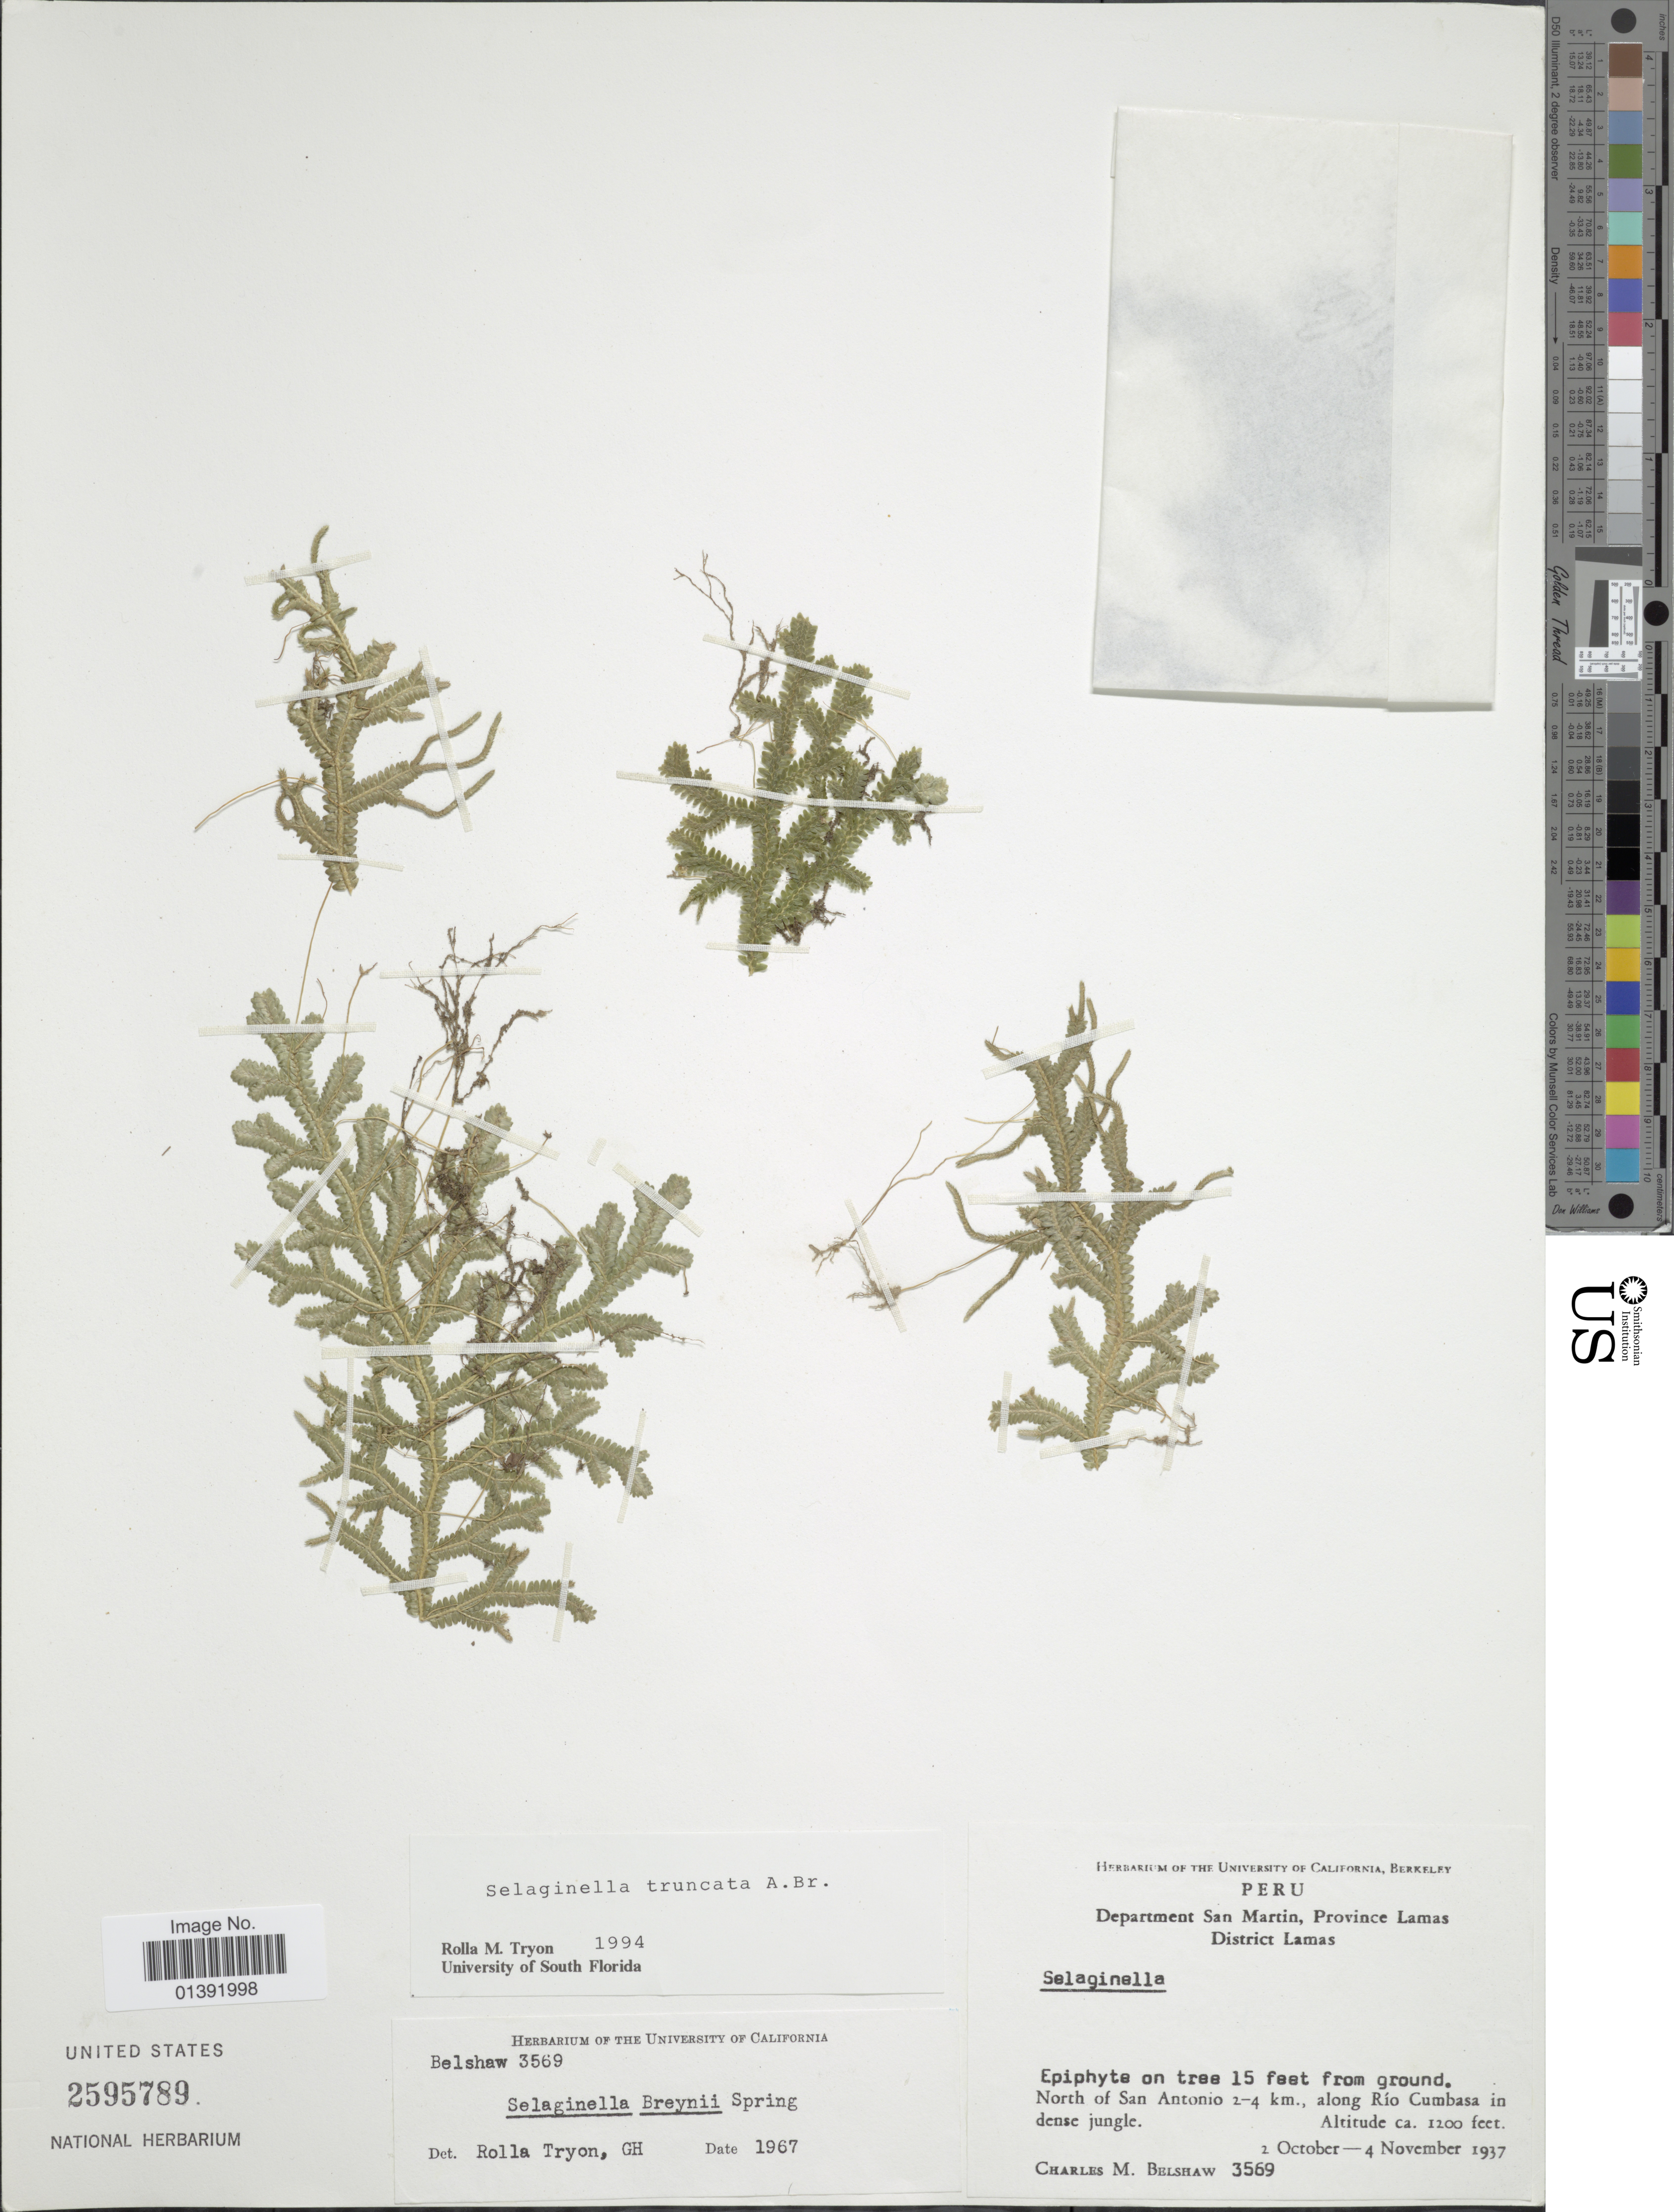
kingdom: Plantae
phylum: Tracheophyta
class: Lycopodiopsida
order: Selaginellales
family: Selaginellaceae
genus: Selaginella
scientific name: Selaginella truncata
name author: H. Karst. ex A. Braun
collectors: C. Shaw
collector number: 3569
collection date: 1937-10-02/1937-11-04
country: Peru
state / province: San Martín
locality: Province Lamas, District Lamas, north of San Antonio 2-4 km, along Rio Cumbasa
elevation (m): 366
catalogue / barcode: US 2595789